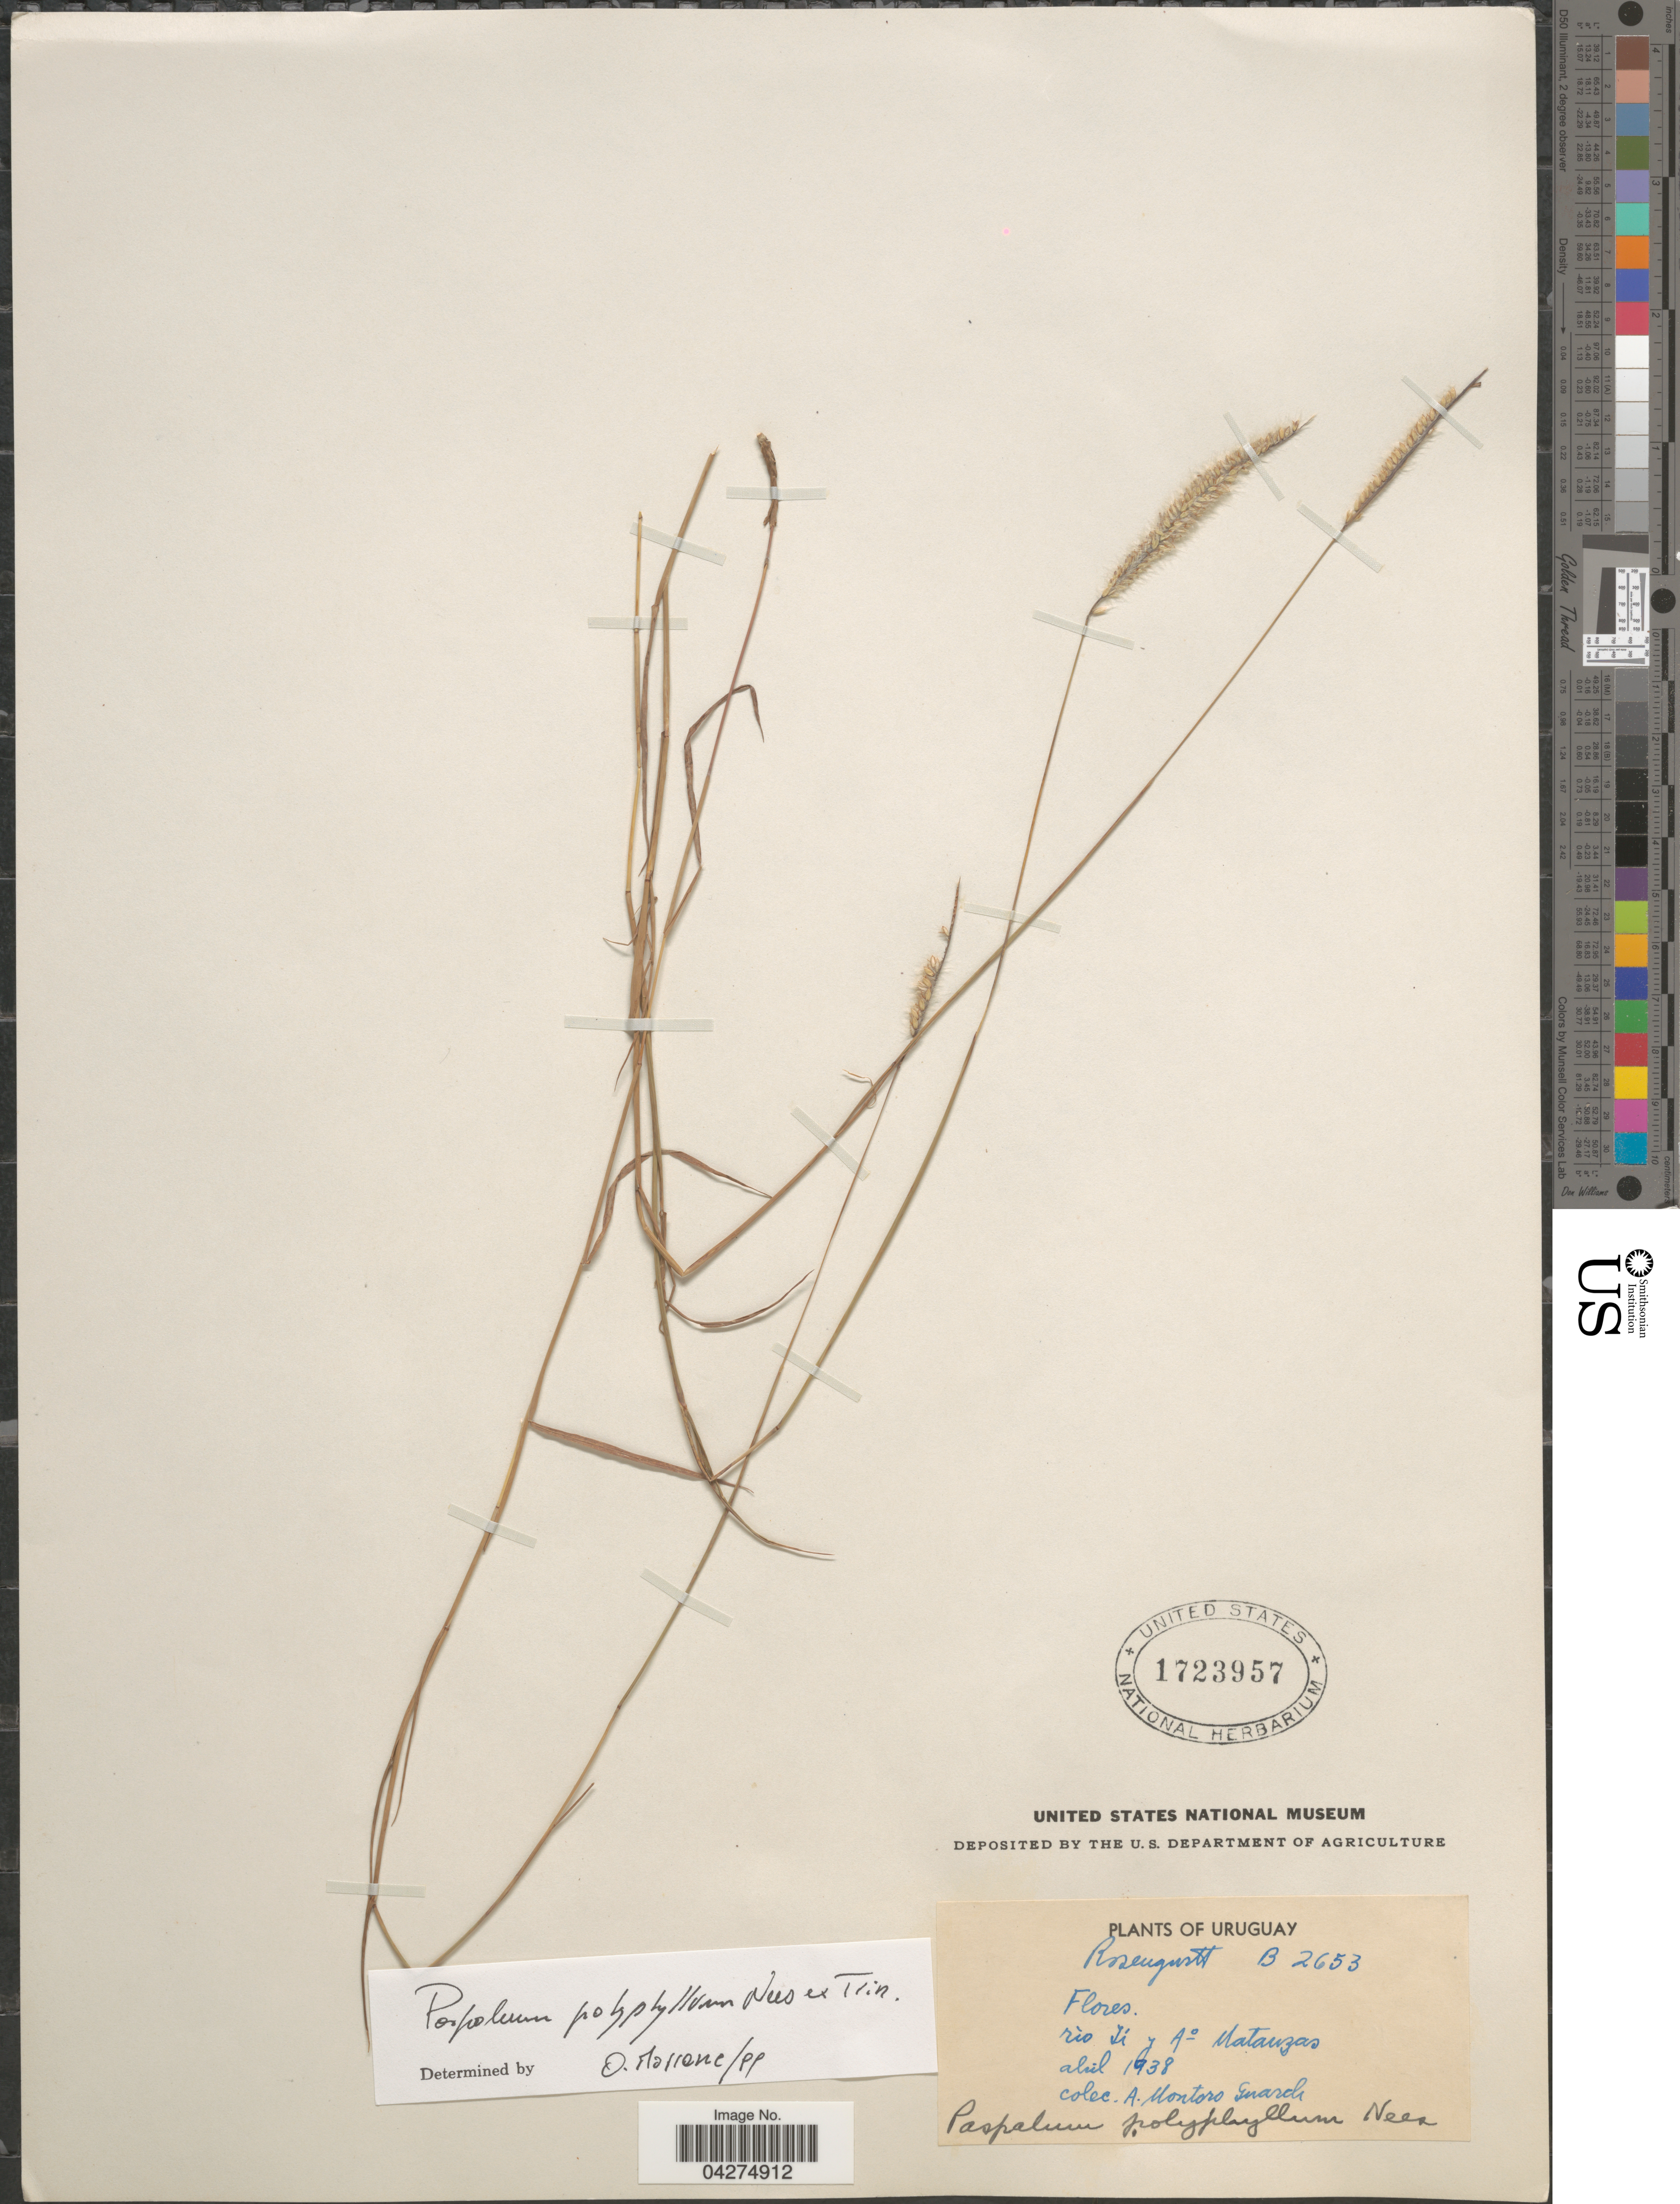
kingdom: Plantae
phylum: Tracheophyta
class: Liliopsida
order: Poales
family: Poaceae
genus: Paspalum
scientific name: Paspalum polyphyllum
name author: Nees ex Trin.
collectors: A. Guardi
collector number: B2653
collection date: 1938-04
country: Uruguay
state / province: Flores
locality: Rio Yí y A° Matanzas.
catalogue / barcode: US 1723957